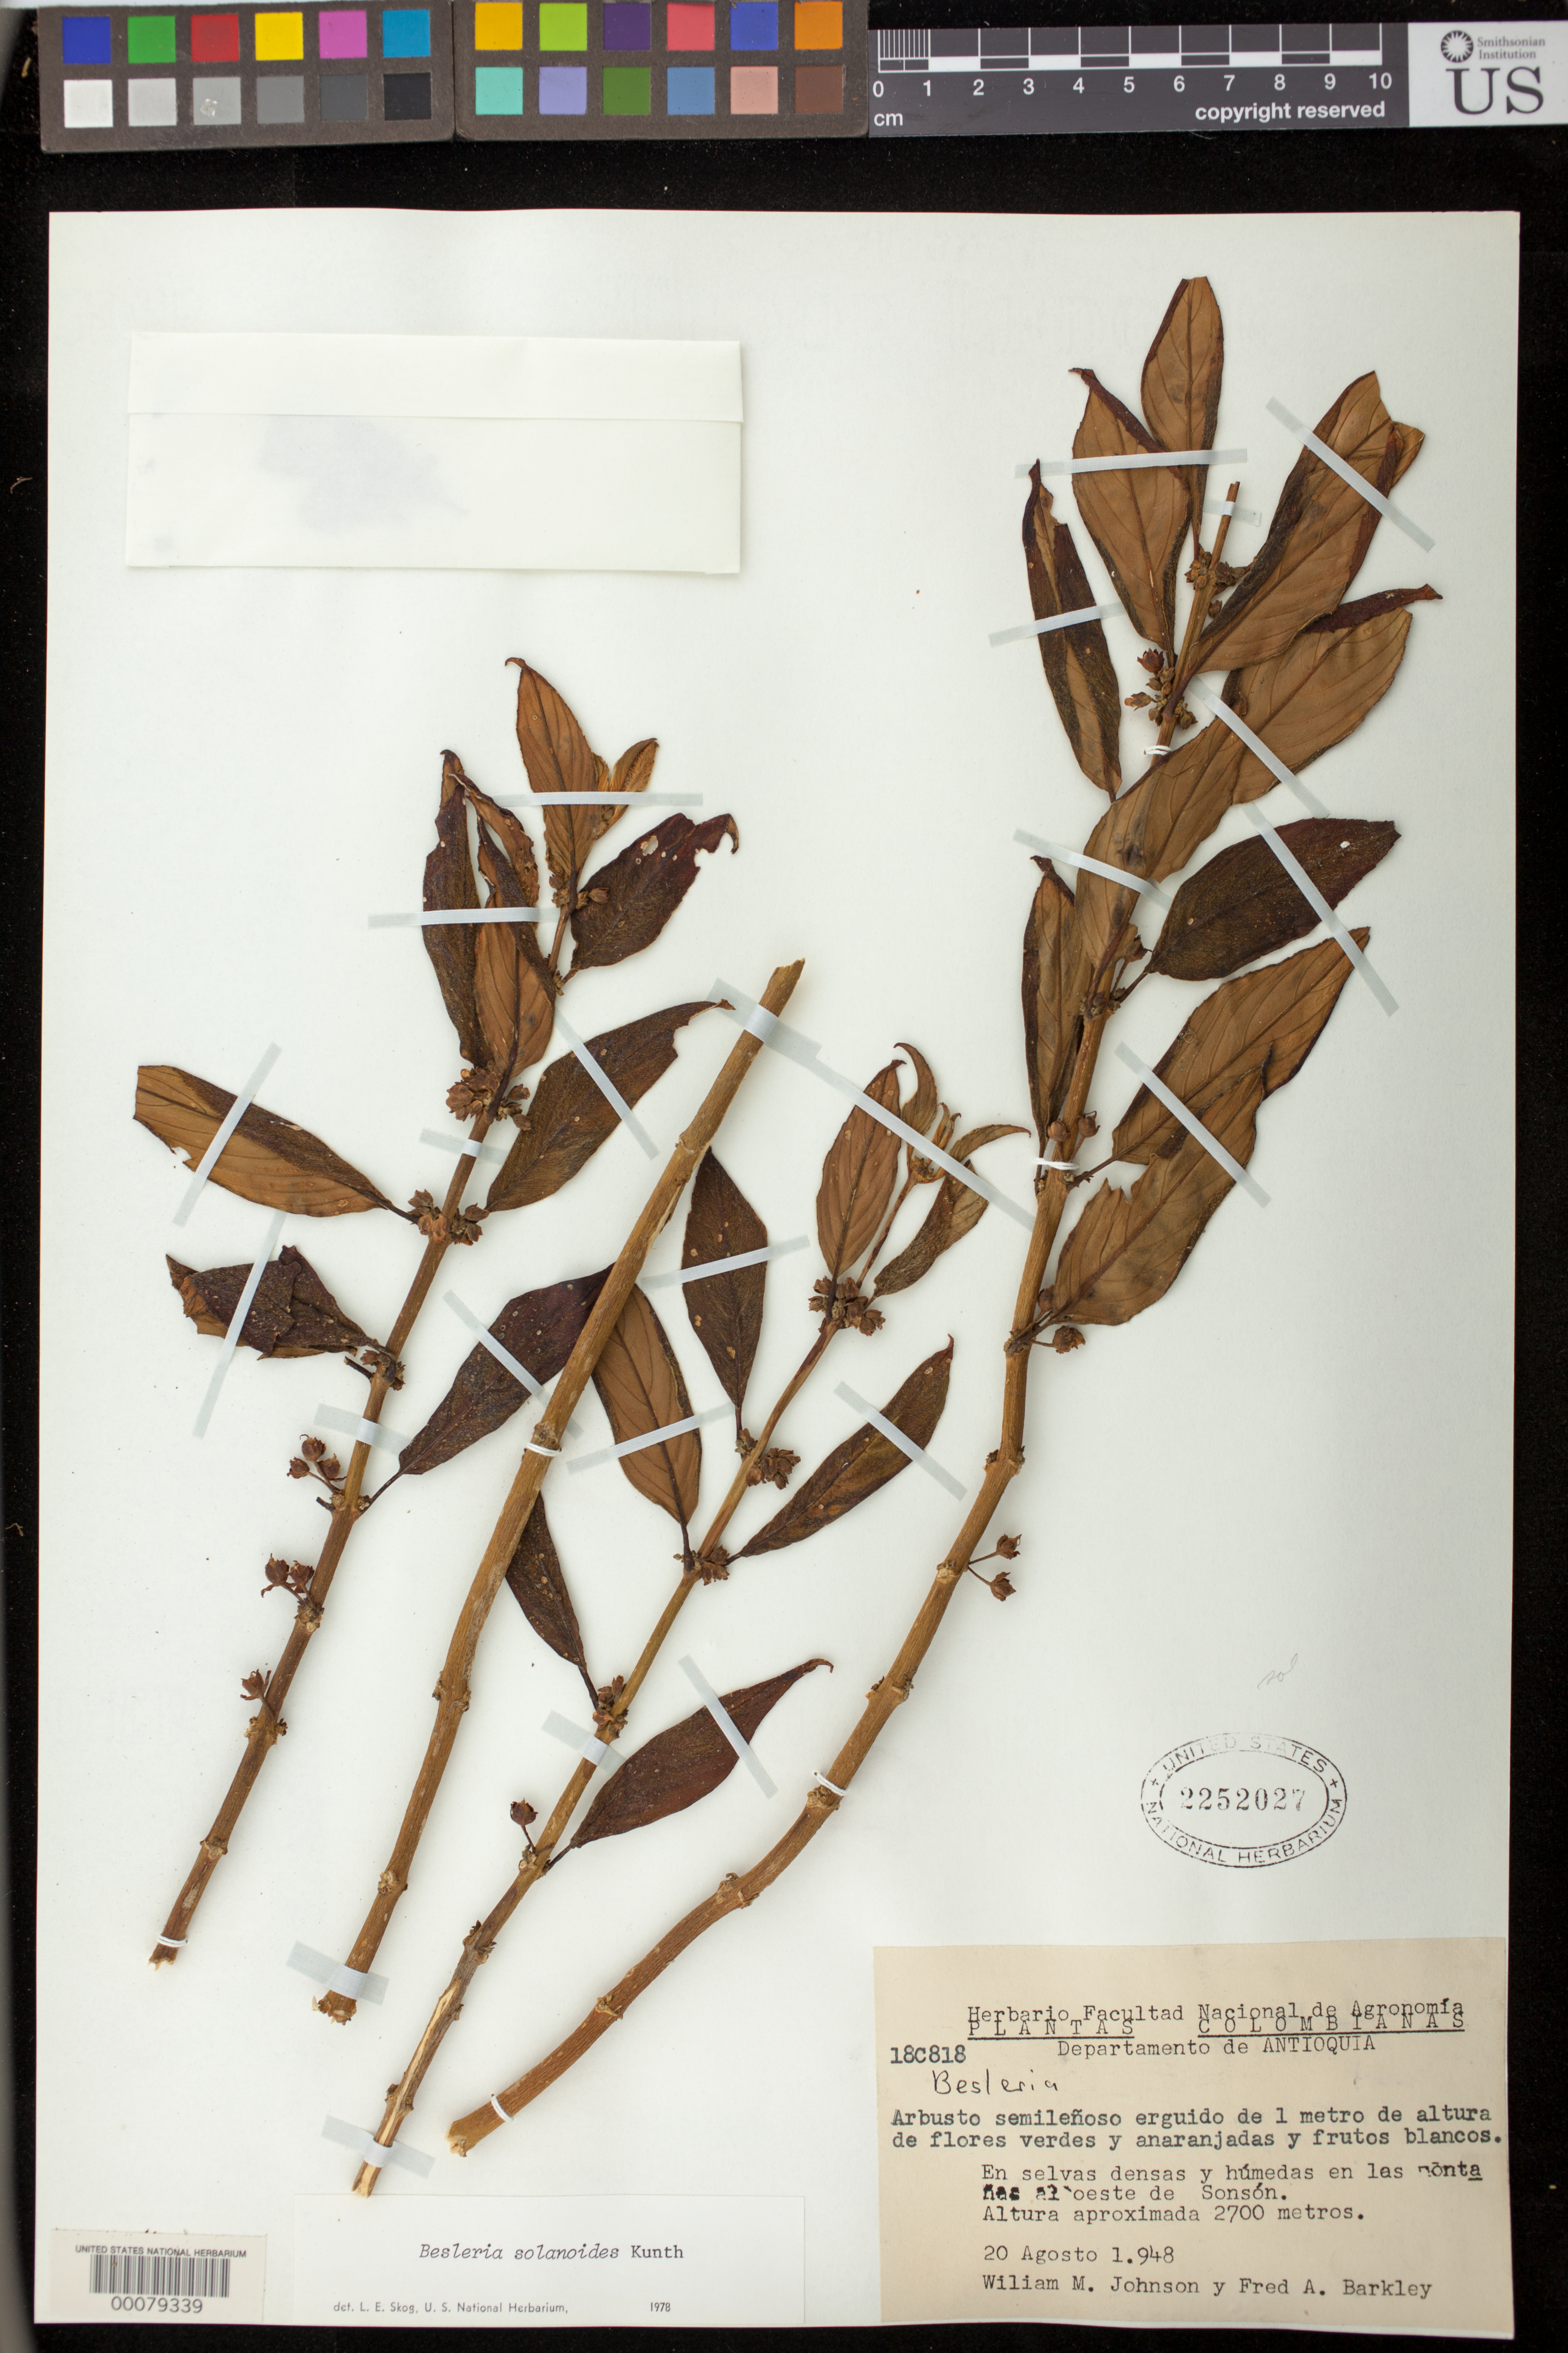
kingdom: Plantae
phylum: Tracheophyta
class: Magnoliopsida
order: Lamiales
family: Gesneriaceae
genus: Besleria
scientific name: Besleria solanoides var. solanoides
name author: Kunth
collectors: W. Johnson & F. A. Barkley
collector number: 18C 818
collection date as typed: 20 Aug 1948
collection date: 1948-08-20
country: Colombia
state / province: Antioquia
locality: W of Sonson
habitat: Dense humid forest in the mountains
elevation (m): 2700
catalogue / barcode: US 2252027